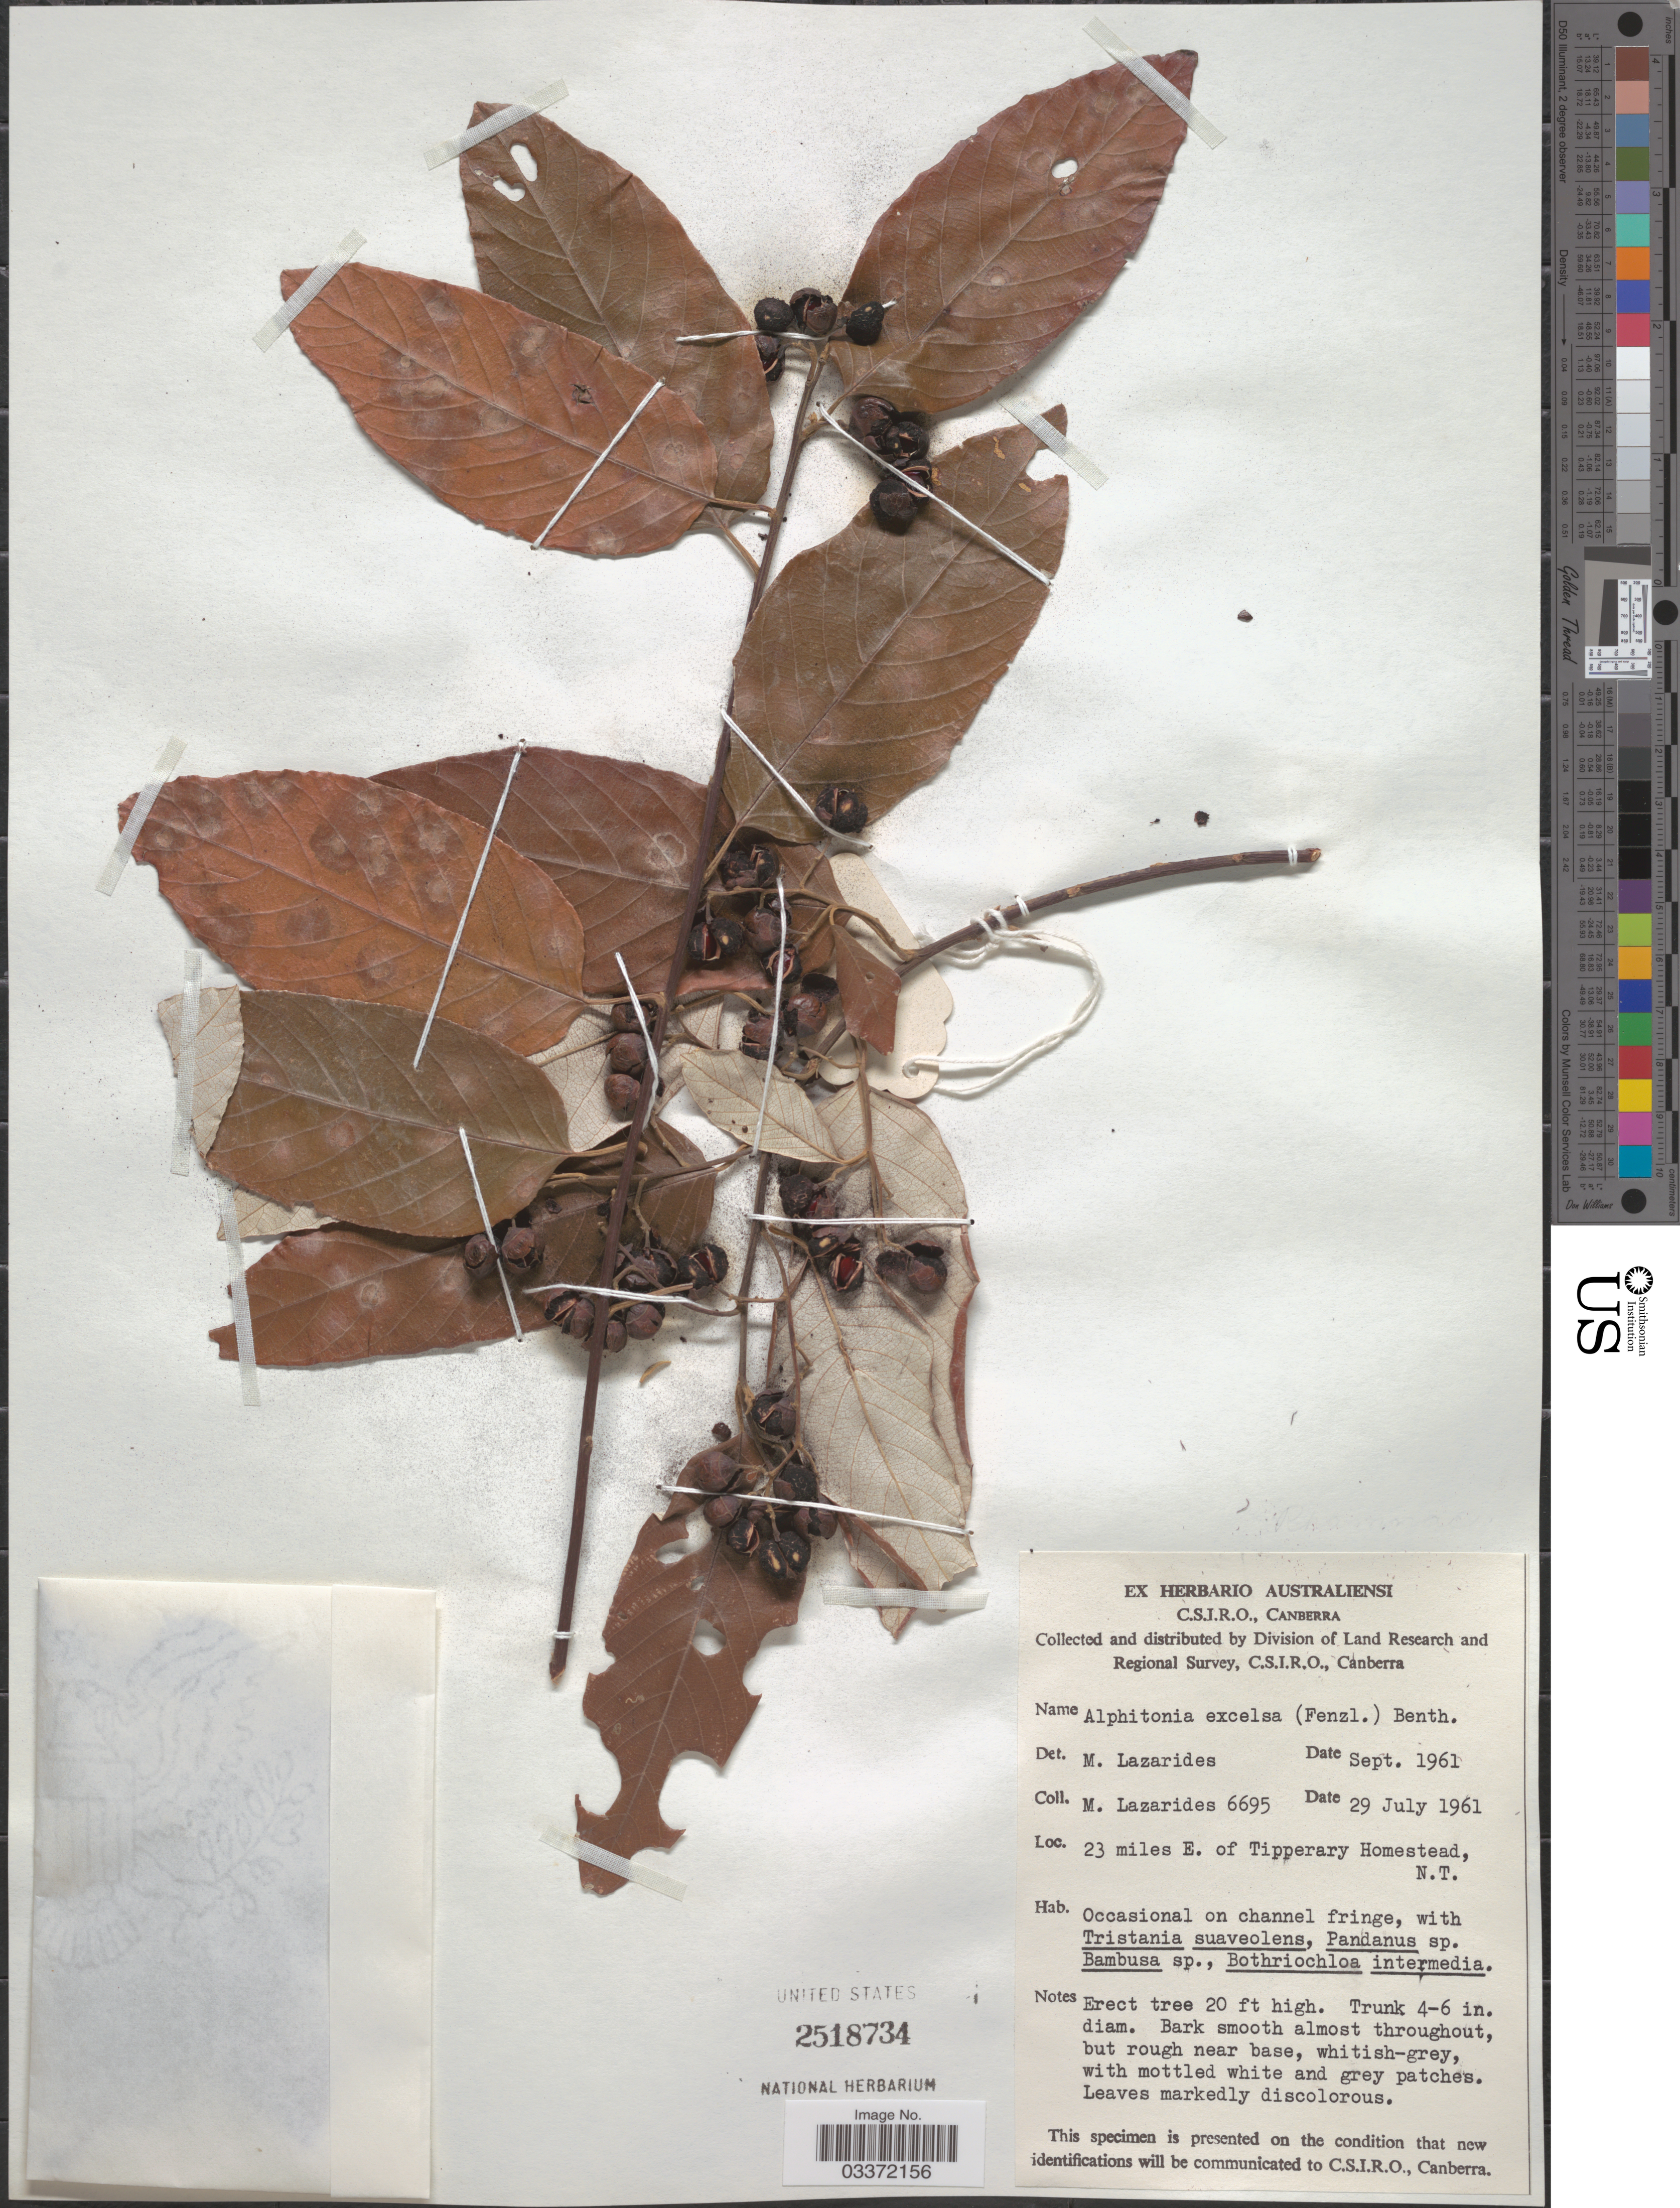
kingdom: Plantae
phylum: Tracheophyta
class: Magnoliopsida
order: Rosales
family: Rhamnaceae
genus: Alphitonia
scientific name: Alphitonia excelsa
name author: Reissek ex Endl.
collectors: M. Lazarides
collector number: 6695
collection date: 1961-07-29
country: Australia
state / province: Northern Territory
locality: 23 miles E. of Tipperary Homestead, N.T.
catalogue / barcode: US 2518734